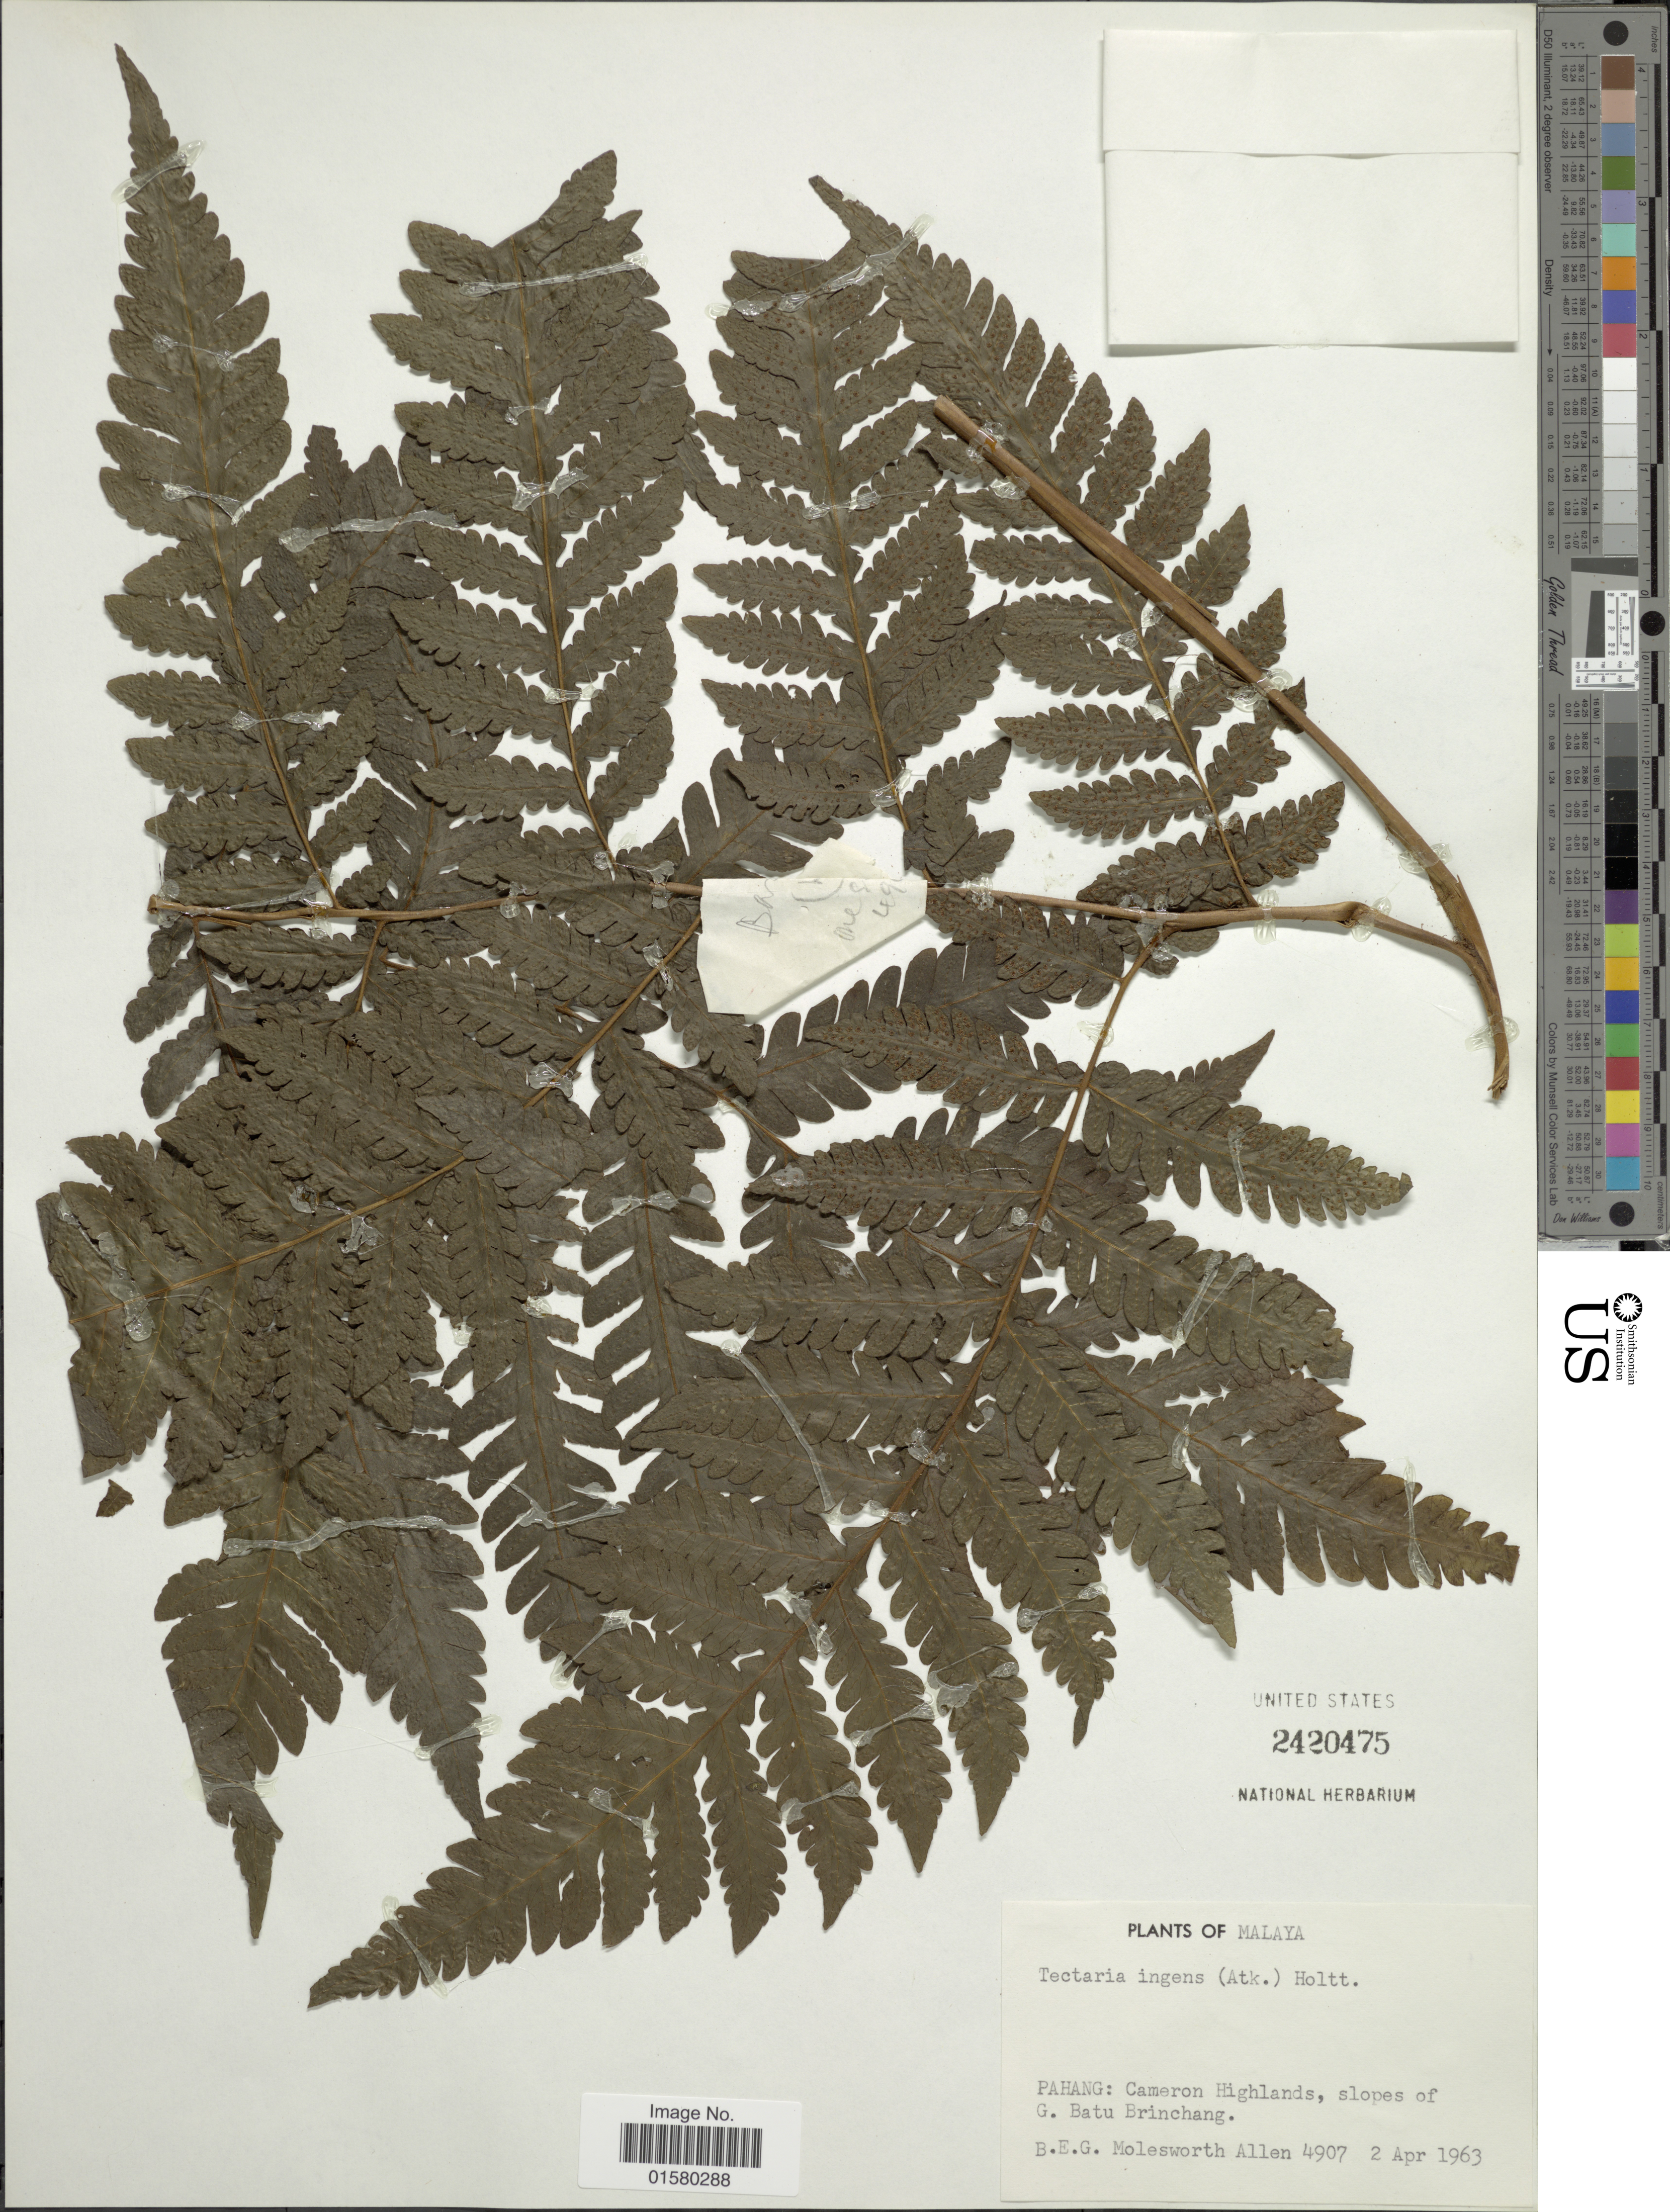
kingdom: Plantae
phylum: Tracheophyta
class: Polypodiopsida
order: Polypodiales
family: Tectariaceae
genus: Tectaria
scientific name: Tectaria ingens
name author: (Atk. ex C.B. Clarke)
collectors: B. E. G. Molesworth-Allen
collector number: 4907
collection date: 1963-04-02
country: Malaysia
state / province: Pahang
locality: Malaya, Pahang: Cameron Highlands, slopes of G. Batu Brinchang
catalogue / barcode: US 2420475